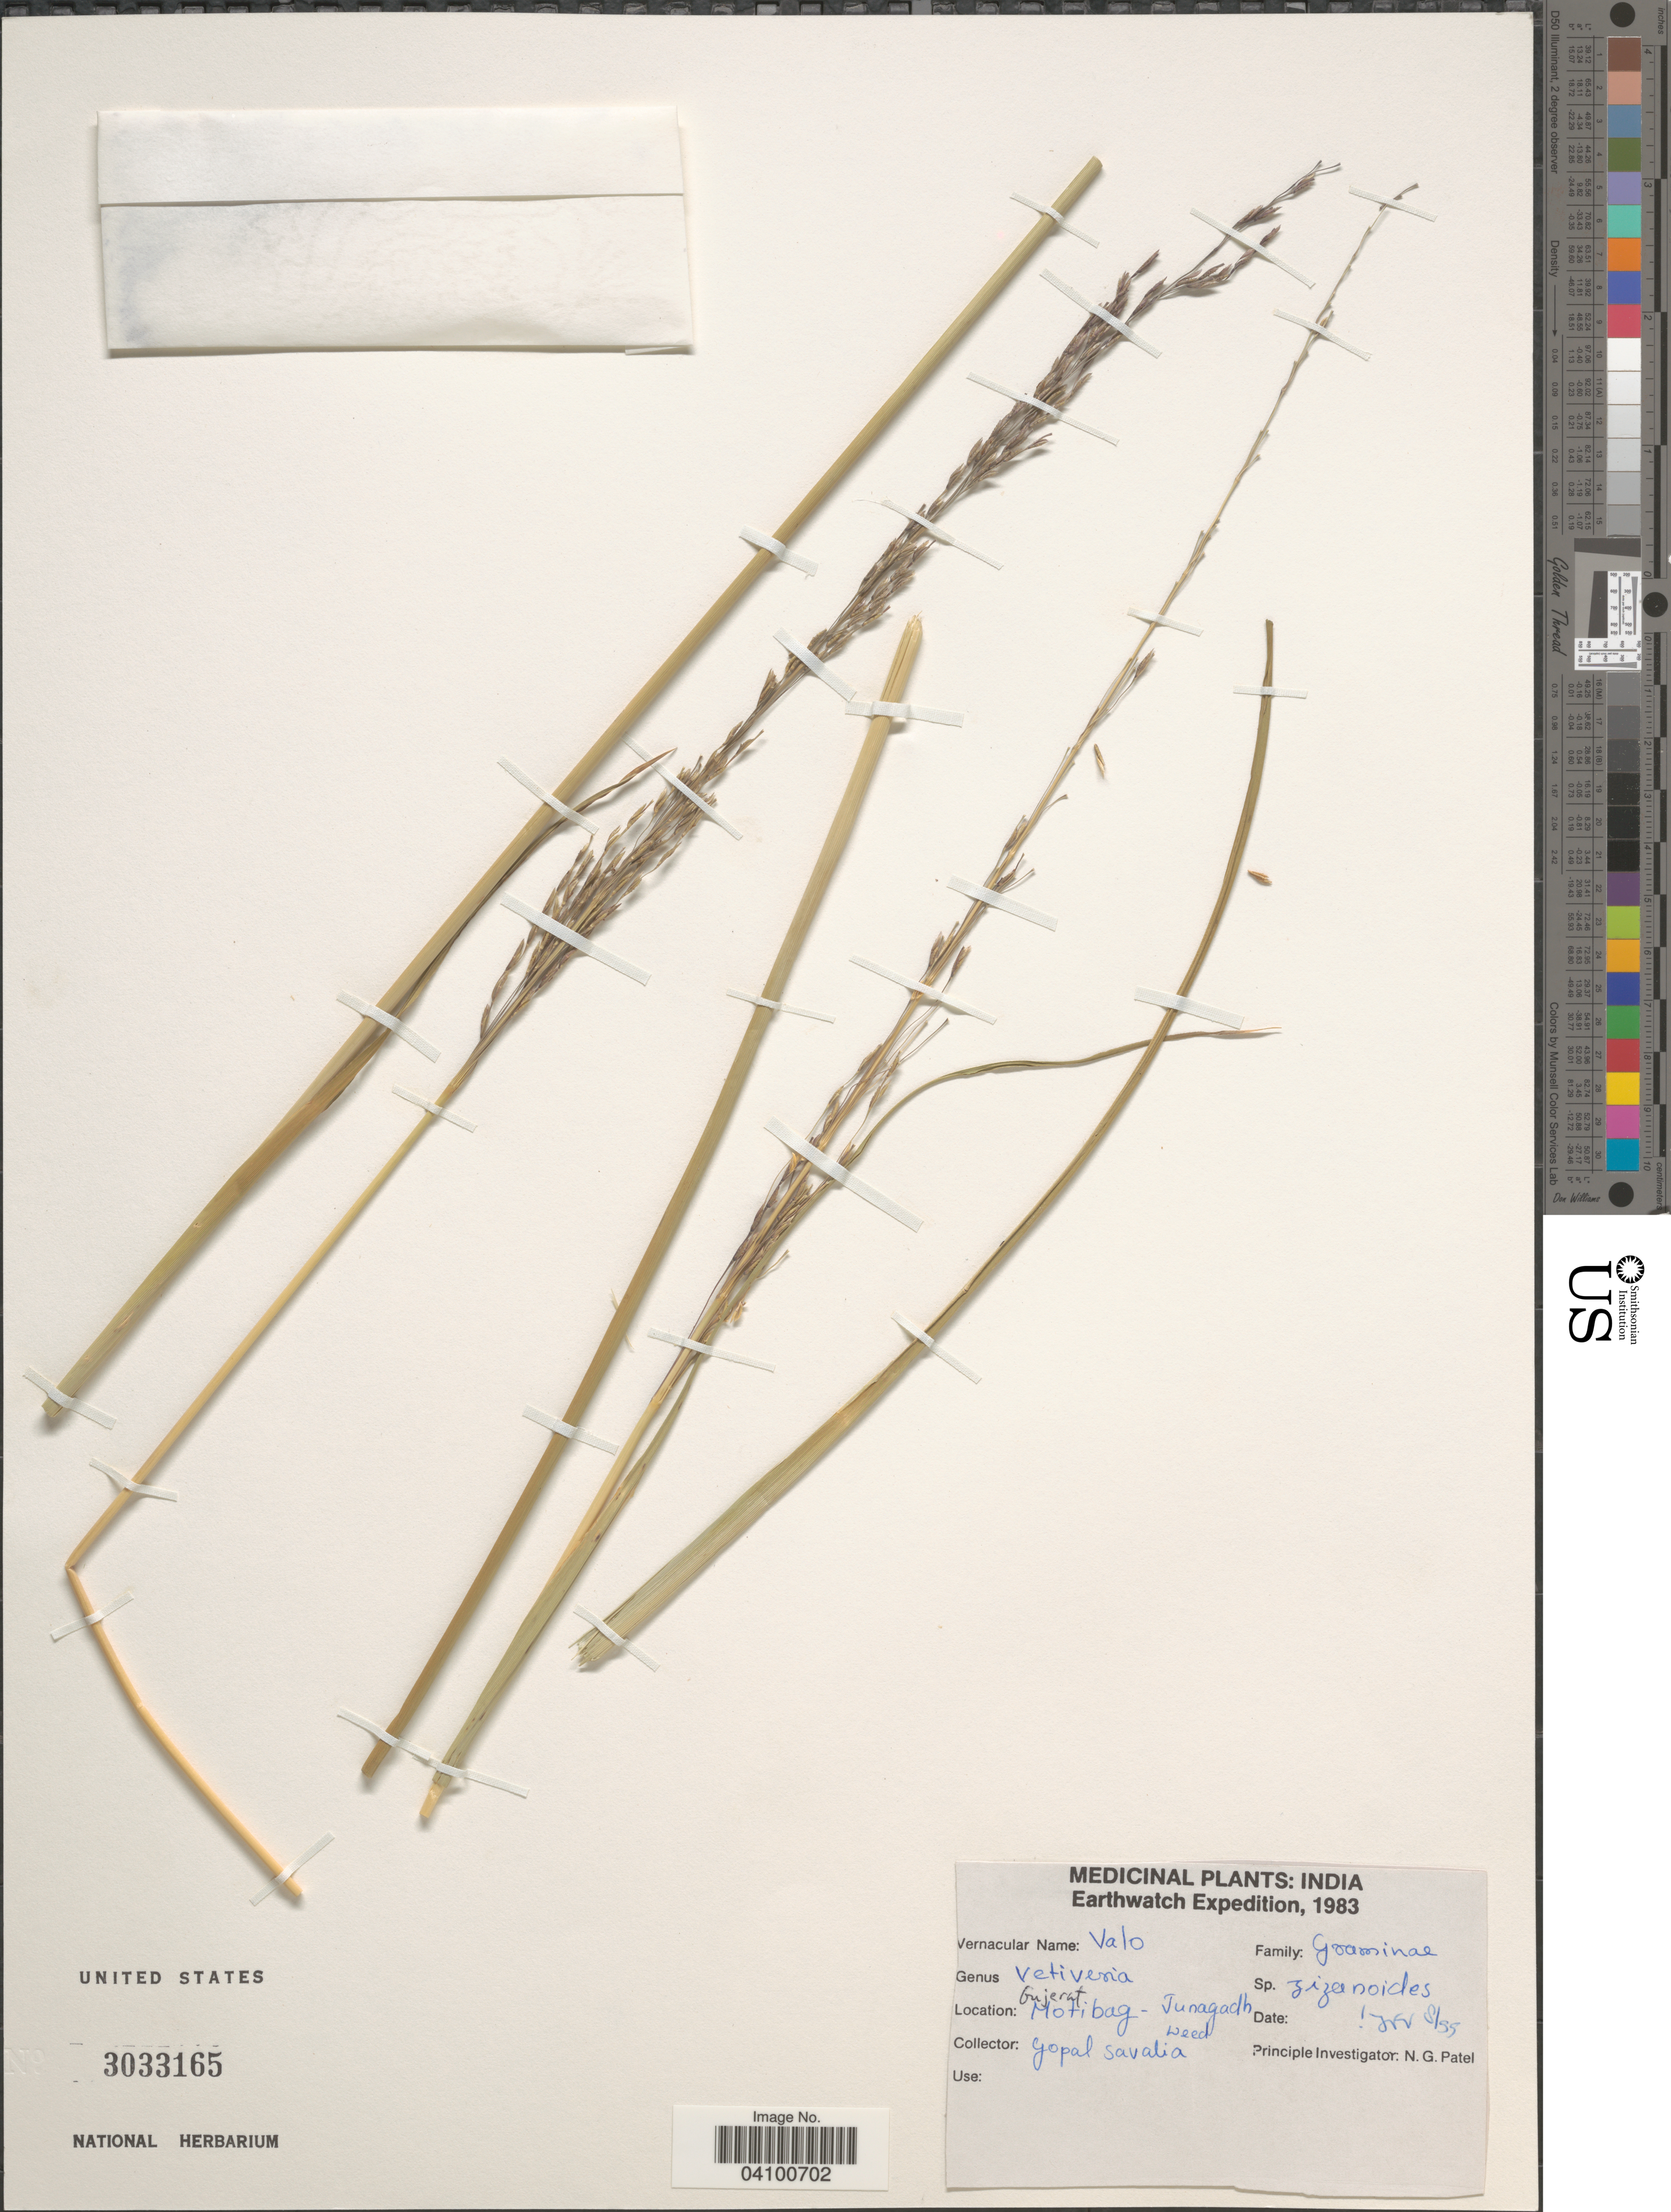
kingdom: Plantae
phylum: Tracheophyta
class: Liliopsida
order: Poales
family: Poaceae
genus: Chrysopogon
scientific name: Chrysopogon zizanioides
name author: (L.) Roberty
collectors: G. Savalia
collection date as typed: Transcribed d/m/y: 8/2/55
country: India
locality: Earthwatch Expedition, 1983. Motibag - Junagadh.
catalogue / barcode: US 3033165